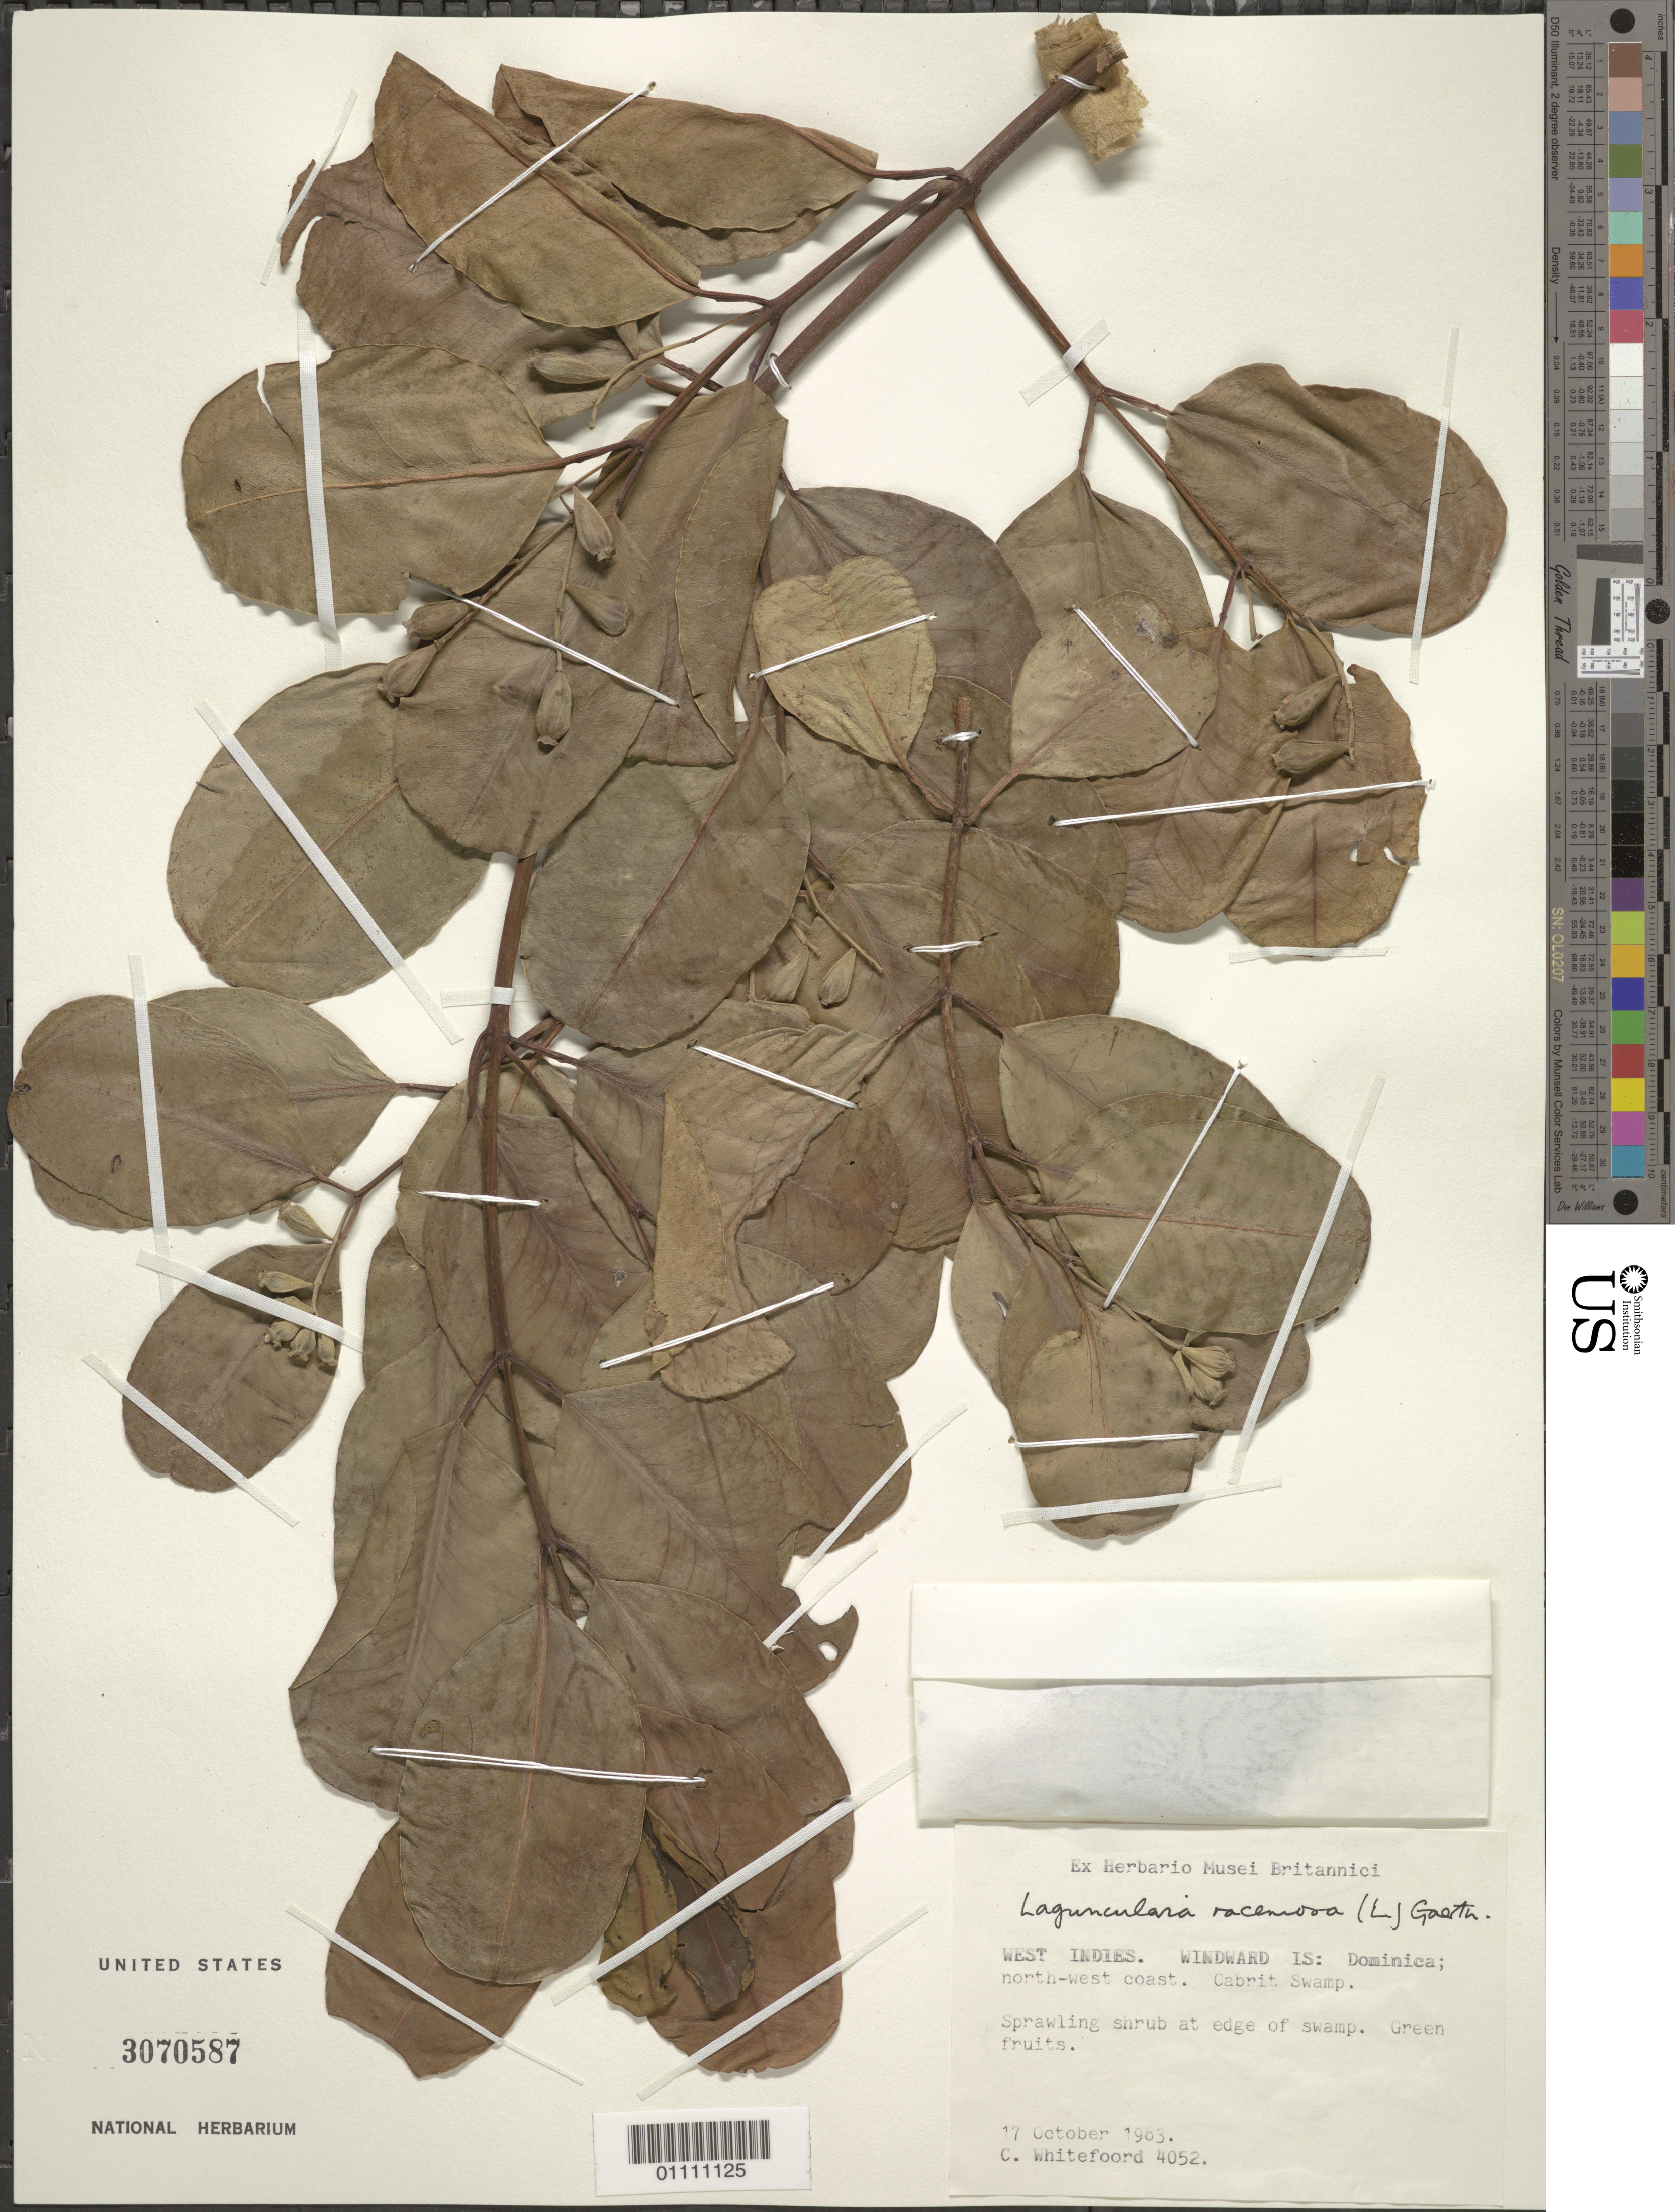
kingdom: Plantae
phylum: Tracheophyta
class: Magnoliopsida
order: Myrtales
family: Combretaceae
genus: Laguncularia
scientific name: Laguncularia racemosa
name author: (L.) C.F. Gaertn.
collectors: C. Whitefoord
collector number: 4052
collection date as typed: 17 Oct 1983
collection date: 1983-10-17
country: Dominica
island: Dominica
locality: Windward Is: NW coast. Cabrit swamp.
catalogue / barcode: US 3070587